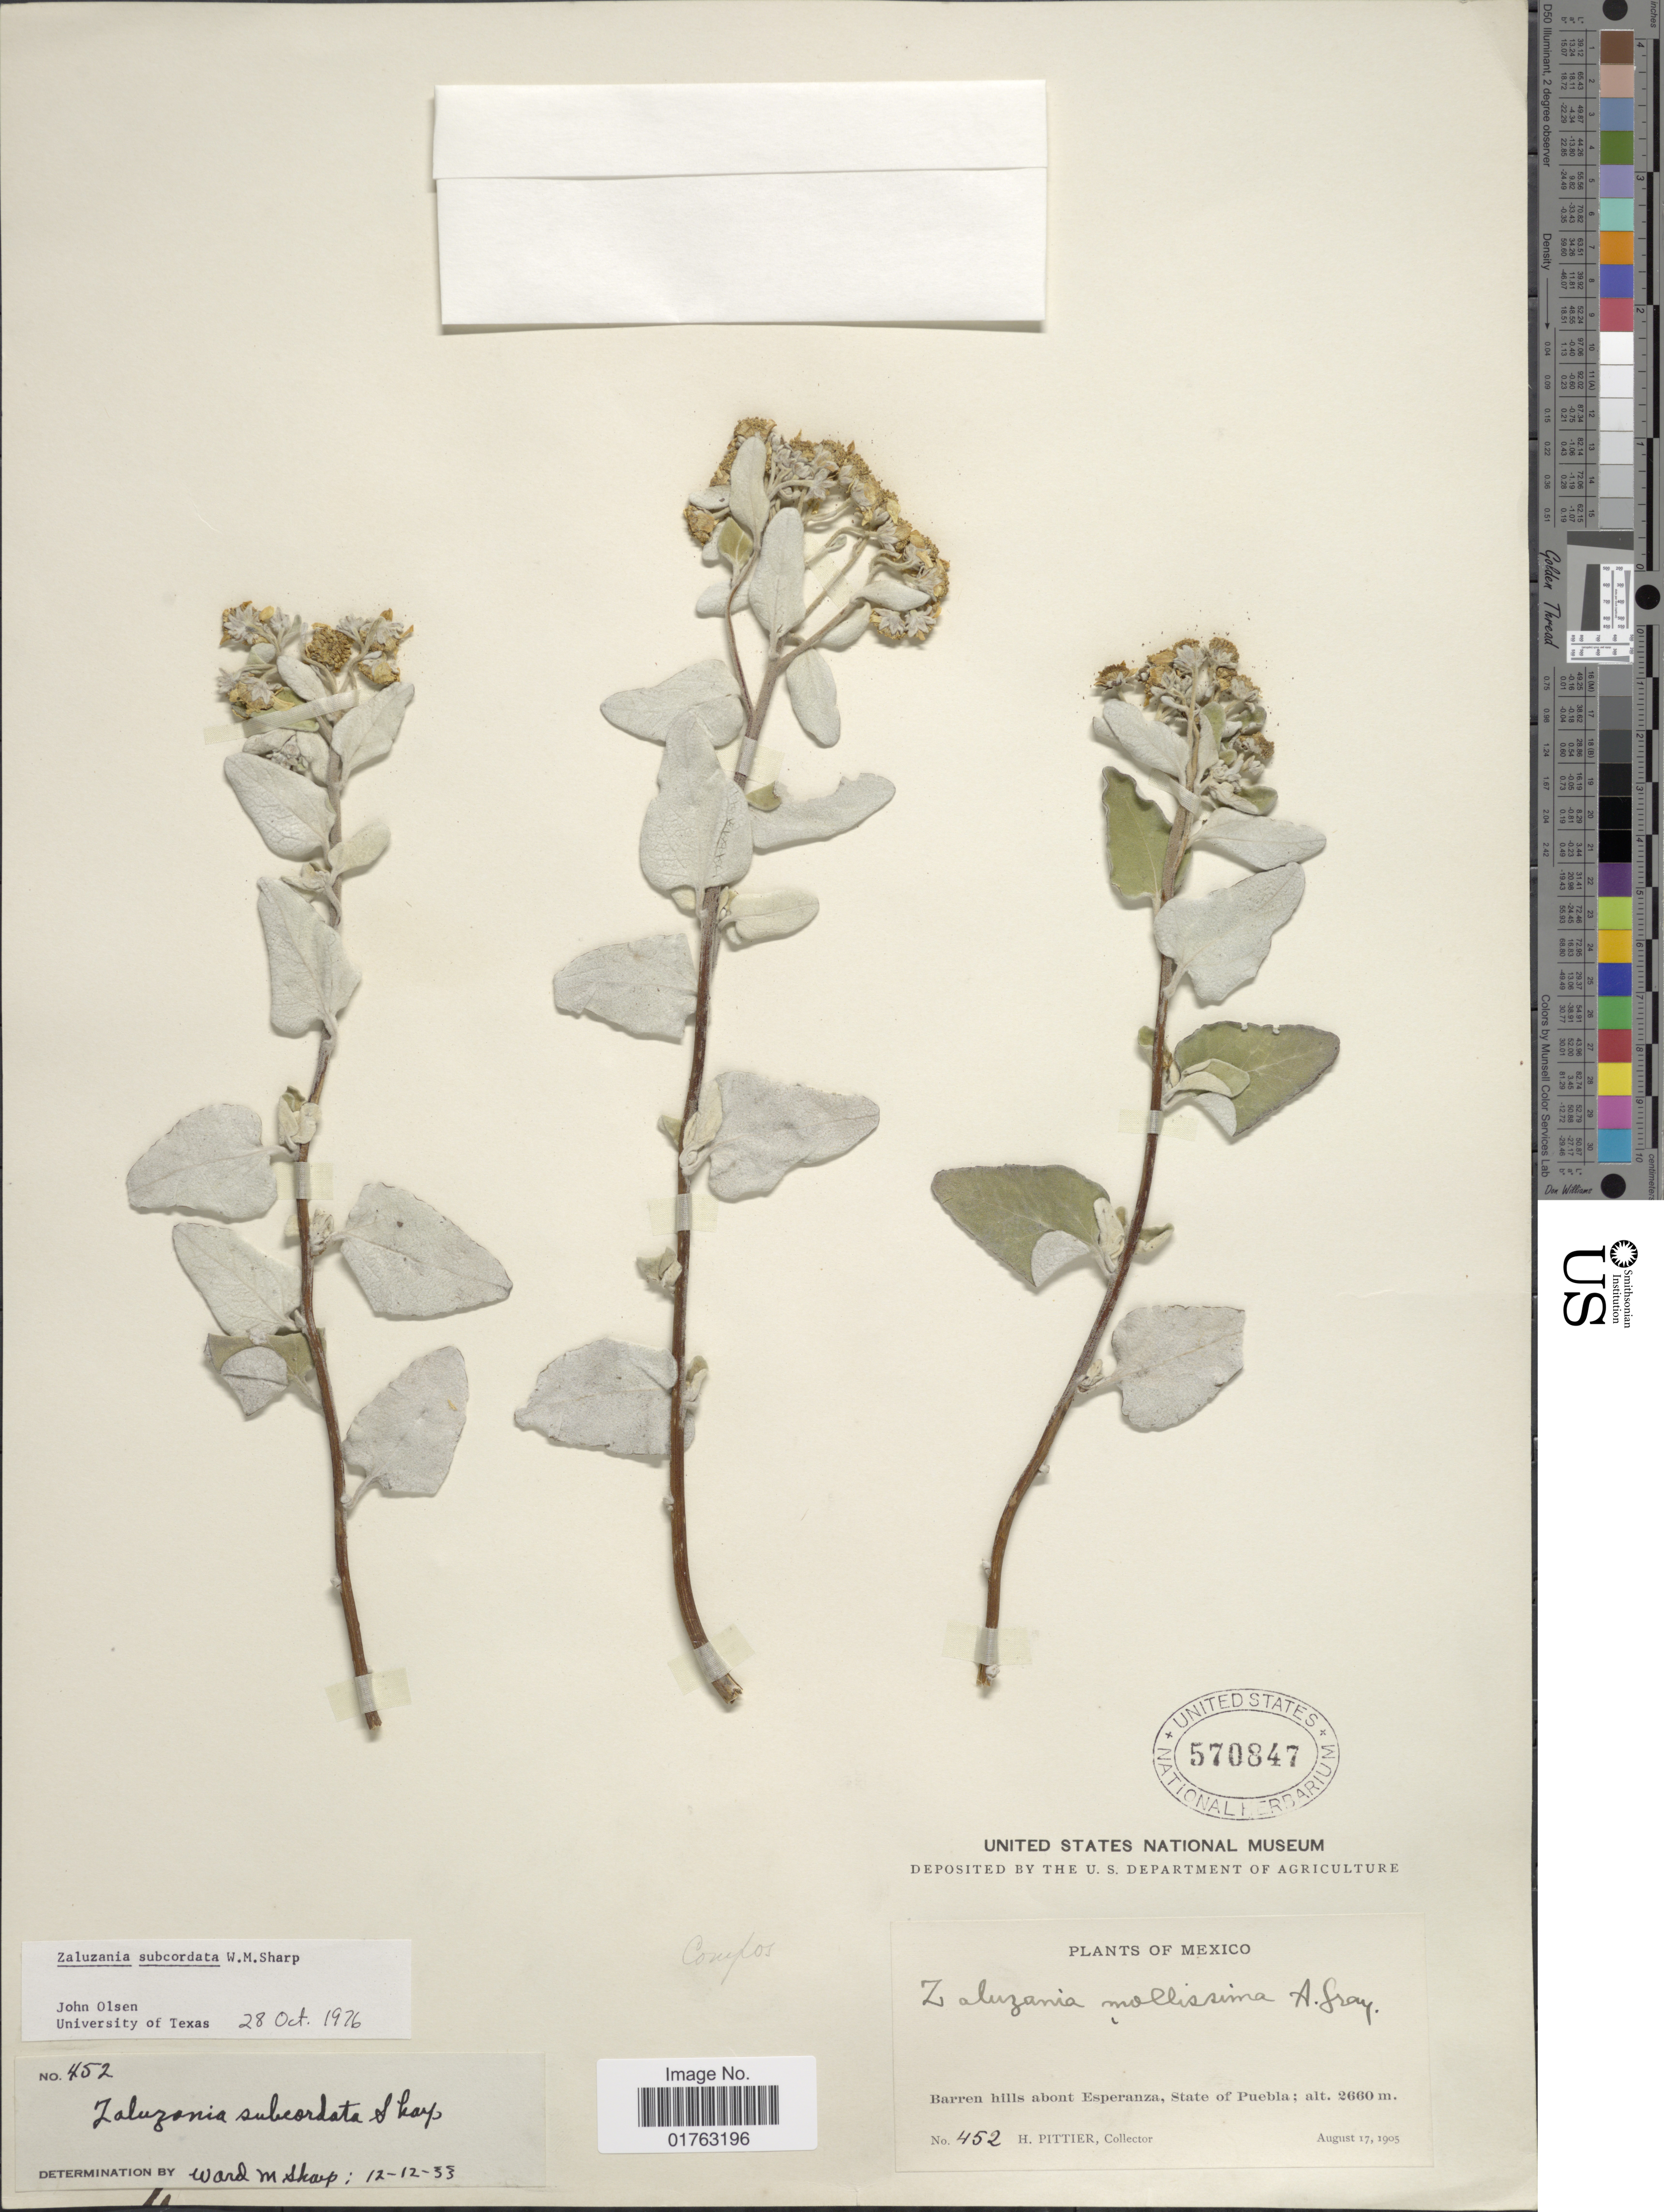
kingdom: Plantae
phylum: Tracheophyta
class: Magnoliopsida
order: Asterales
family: Asteraceae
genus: Zaluzania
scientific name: Zaluzania subcordata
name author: W.M. Sharp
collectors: H. F. Pittier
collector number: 452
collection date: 1905-08-17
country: Mexico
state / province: Puebla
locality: Barren Hills about Esperanza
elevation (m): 2660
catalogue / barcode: US 570847